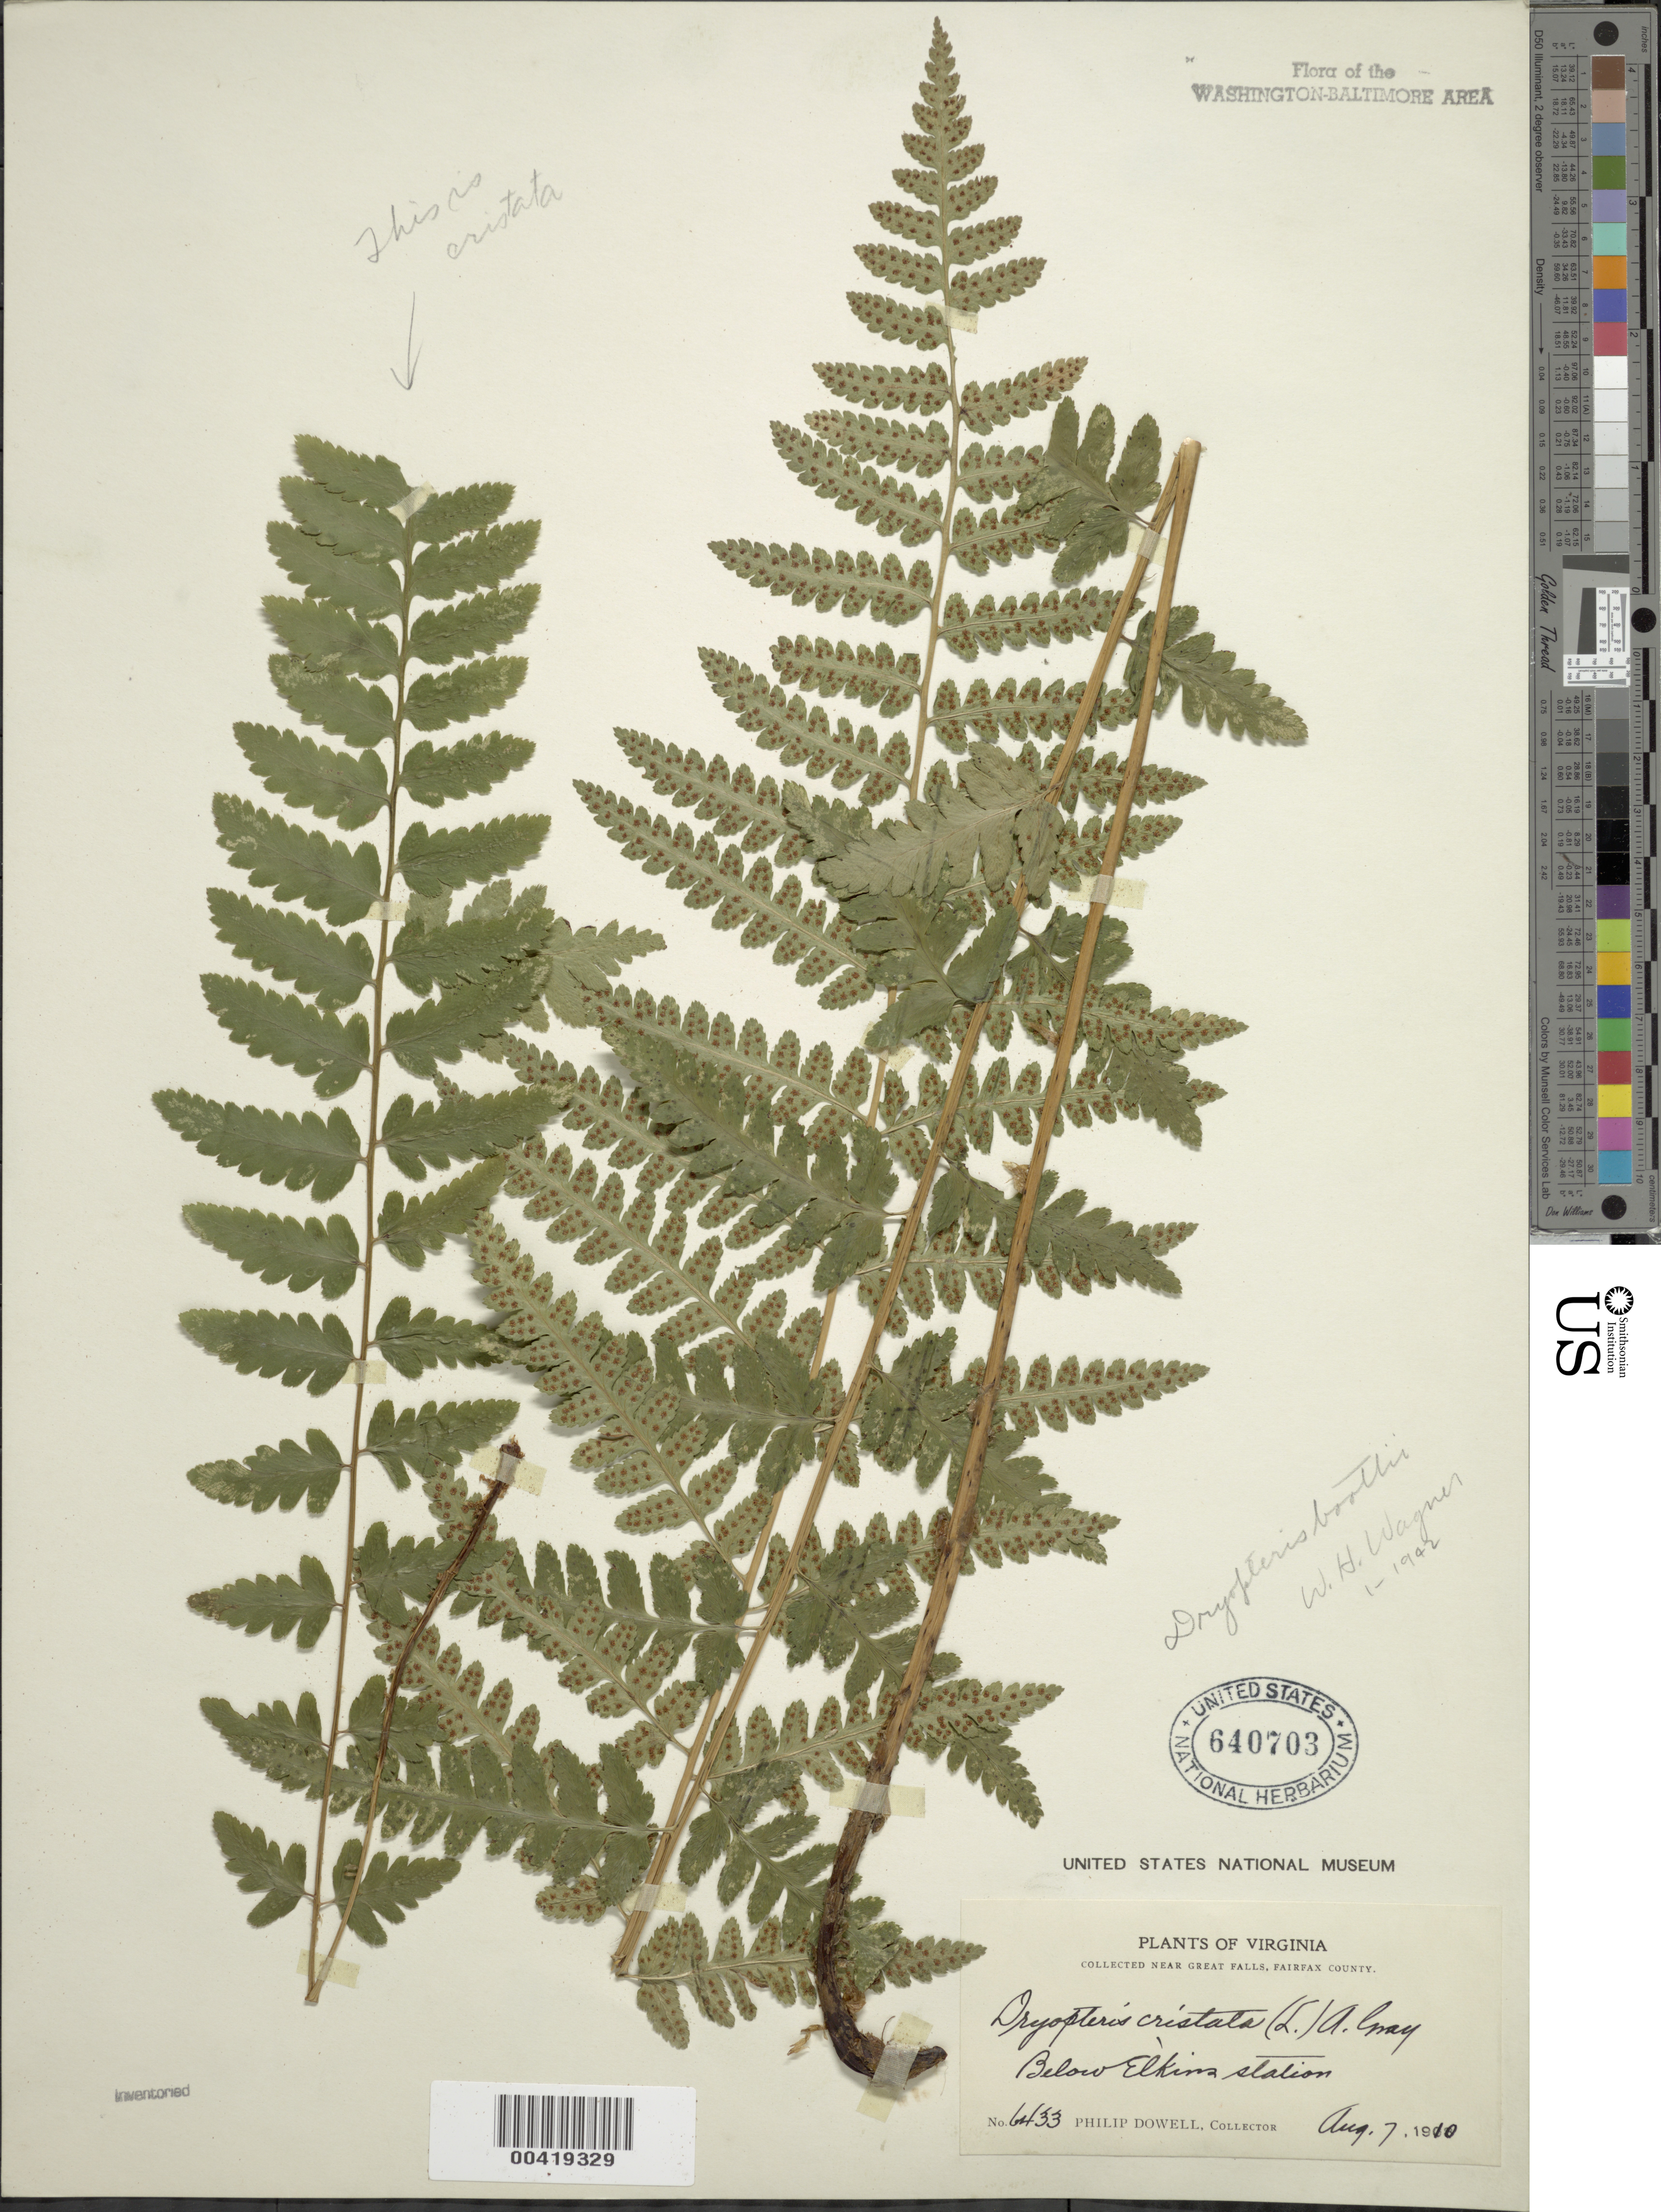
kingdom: Plantae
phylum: Tracheophyta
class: Polypodiopsida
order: Polypodiales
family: Dryopteridaceae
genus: Dryopteris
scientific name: Dryopteris x boottii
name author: Underw.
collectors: P. Dowell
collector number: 6433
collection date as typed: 07 Aug 1910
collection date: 1910-08-07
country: United States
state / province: Virginia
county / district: Fairfax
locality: Great Falls, below Elkins Station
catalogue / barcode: US 640703